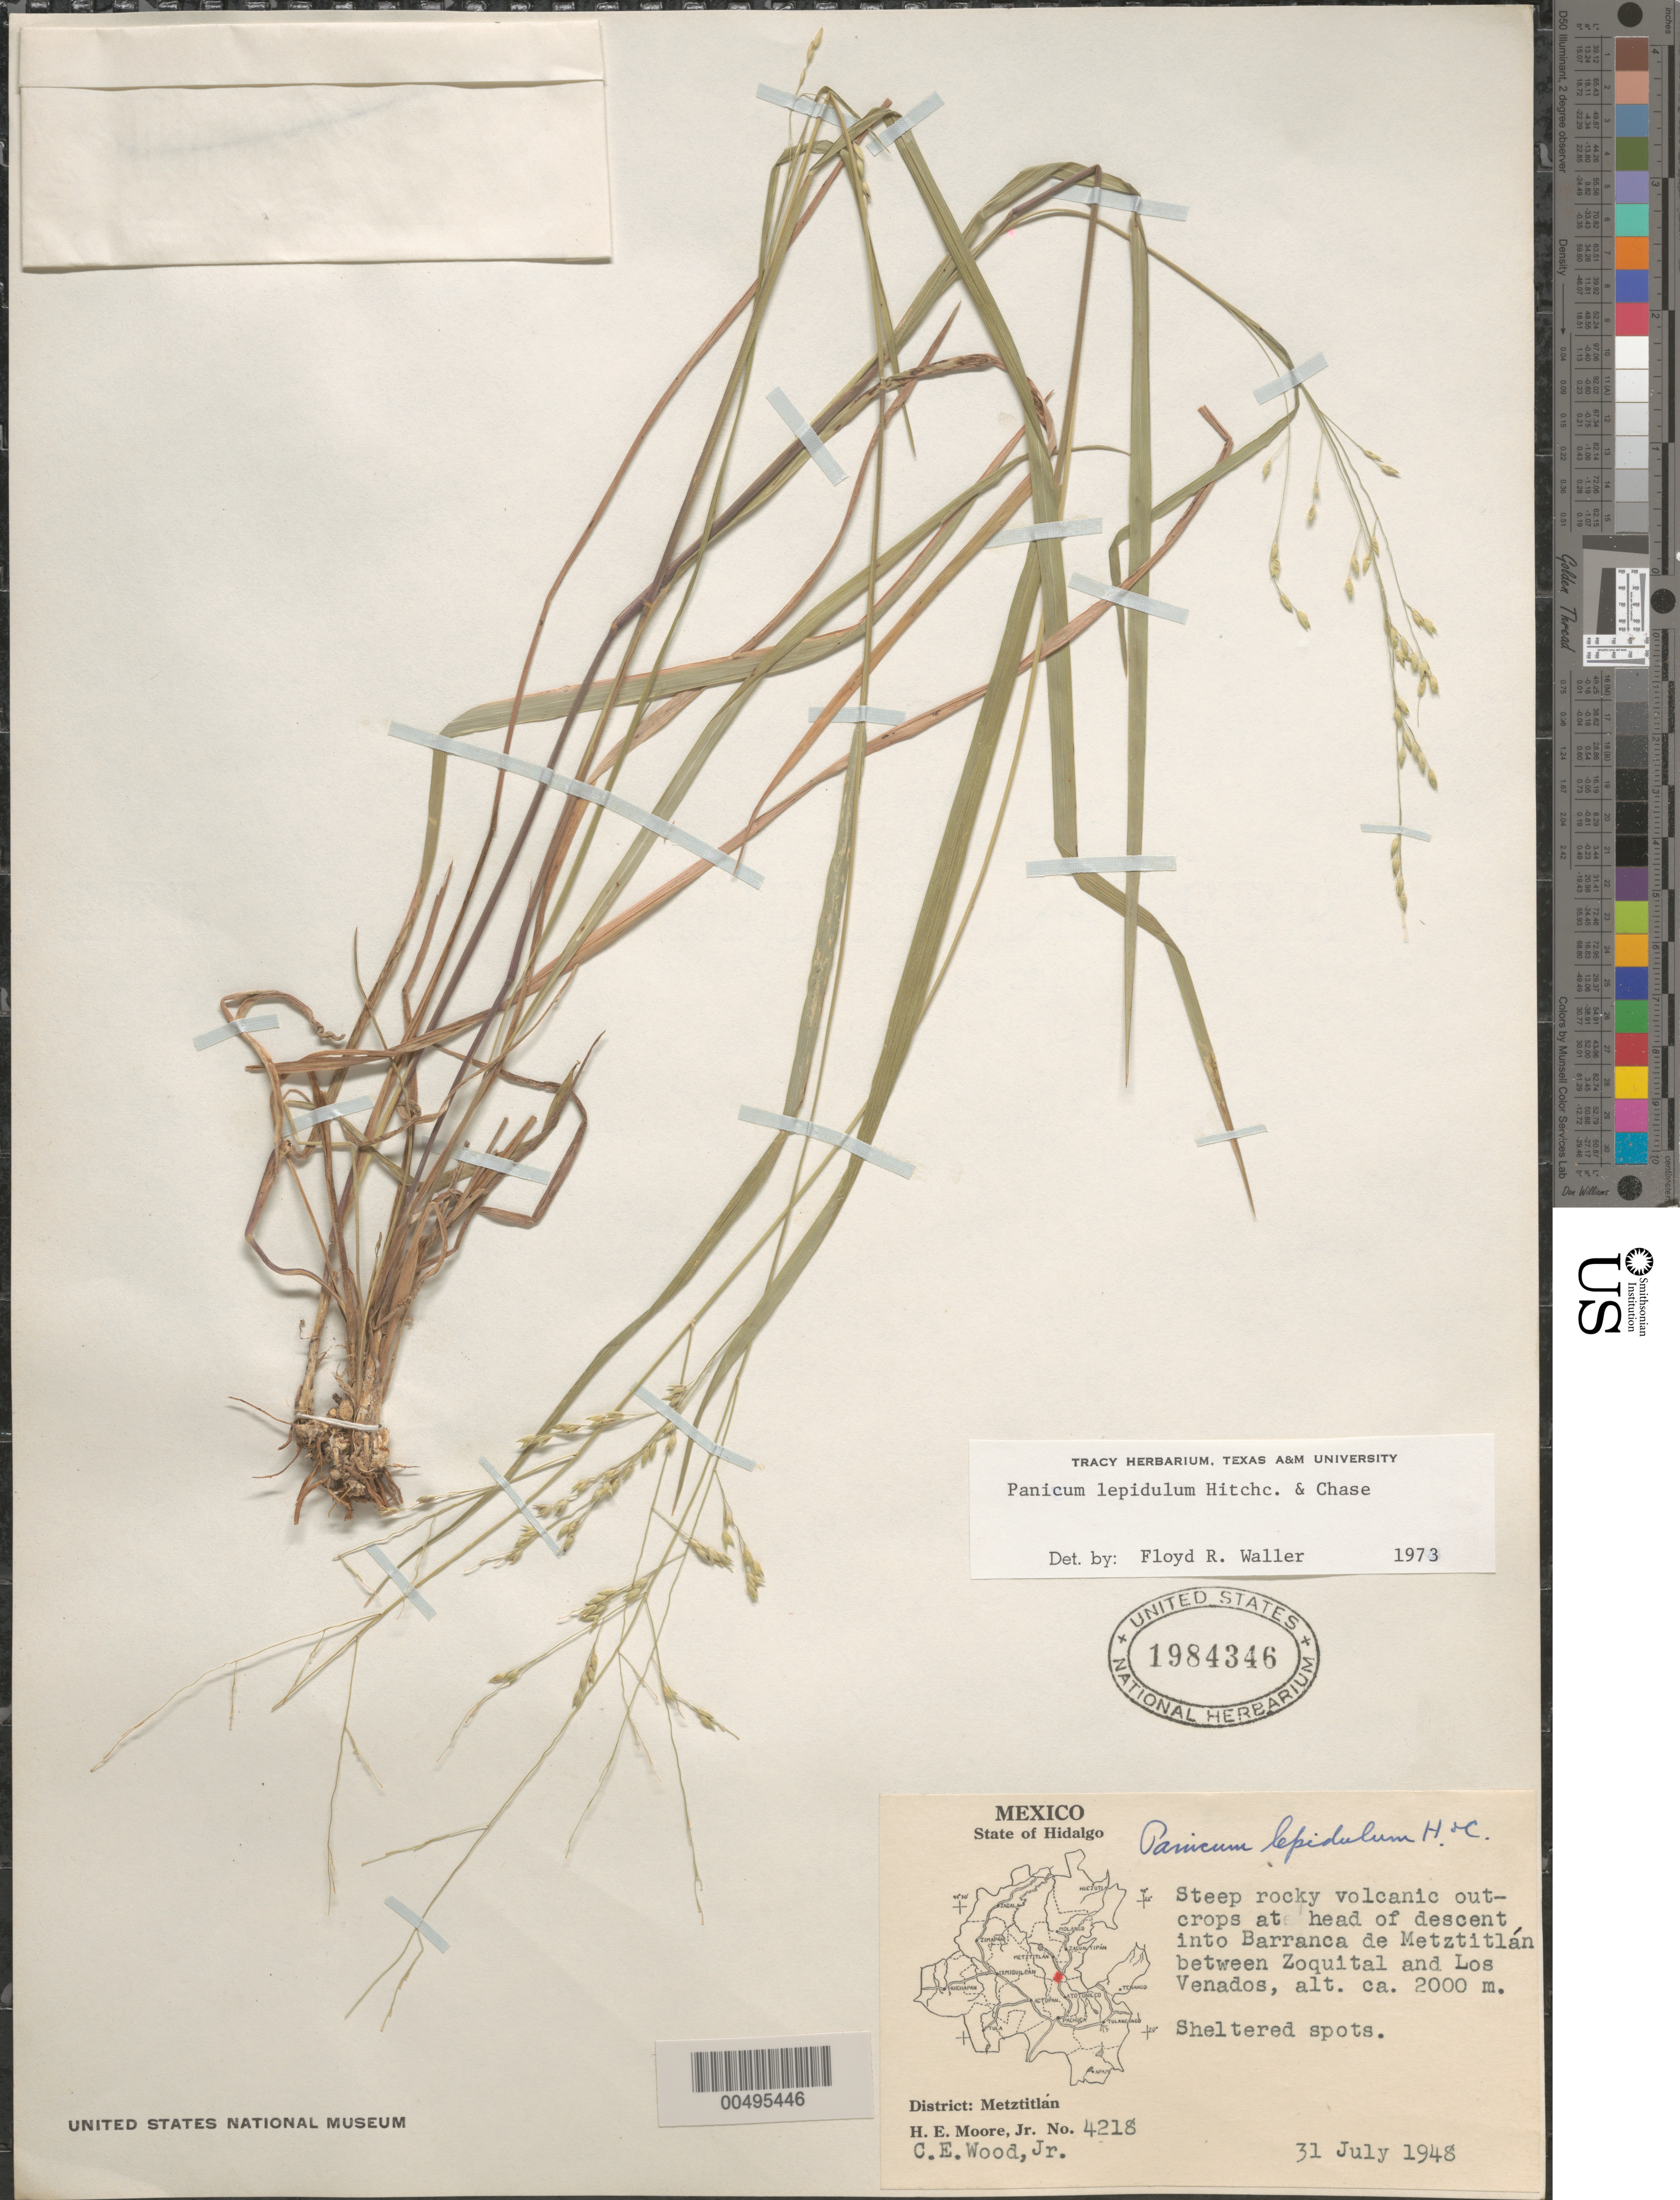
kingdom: Plantae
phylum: Tracheophyta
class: Liliopsida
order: Poales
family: Poaceae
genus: Panicum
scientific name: Panicum lepidulum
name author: Hitchc. & Chase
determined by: Waller, F. R.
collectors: H. E. Moore & C. Wood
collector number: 4218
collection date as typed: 31 Jul 1948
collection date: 1948-07-31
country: Mexico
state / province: Hidalgo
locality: At head of descent into Barranca de Metztitlán between Zoquital & Los Venados, Dist: Metztitlán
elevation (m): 2000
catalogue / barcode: US 1984346